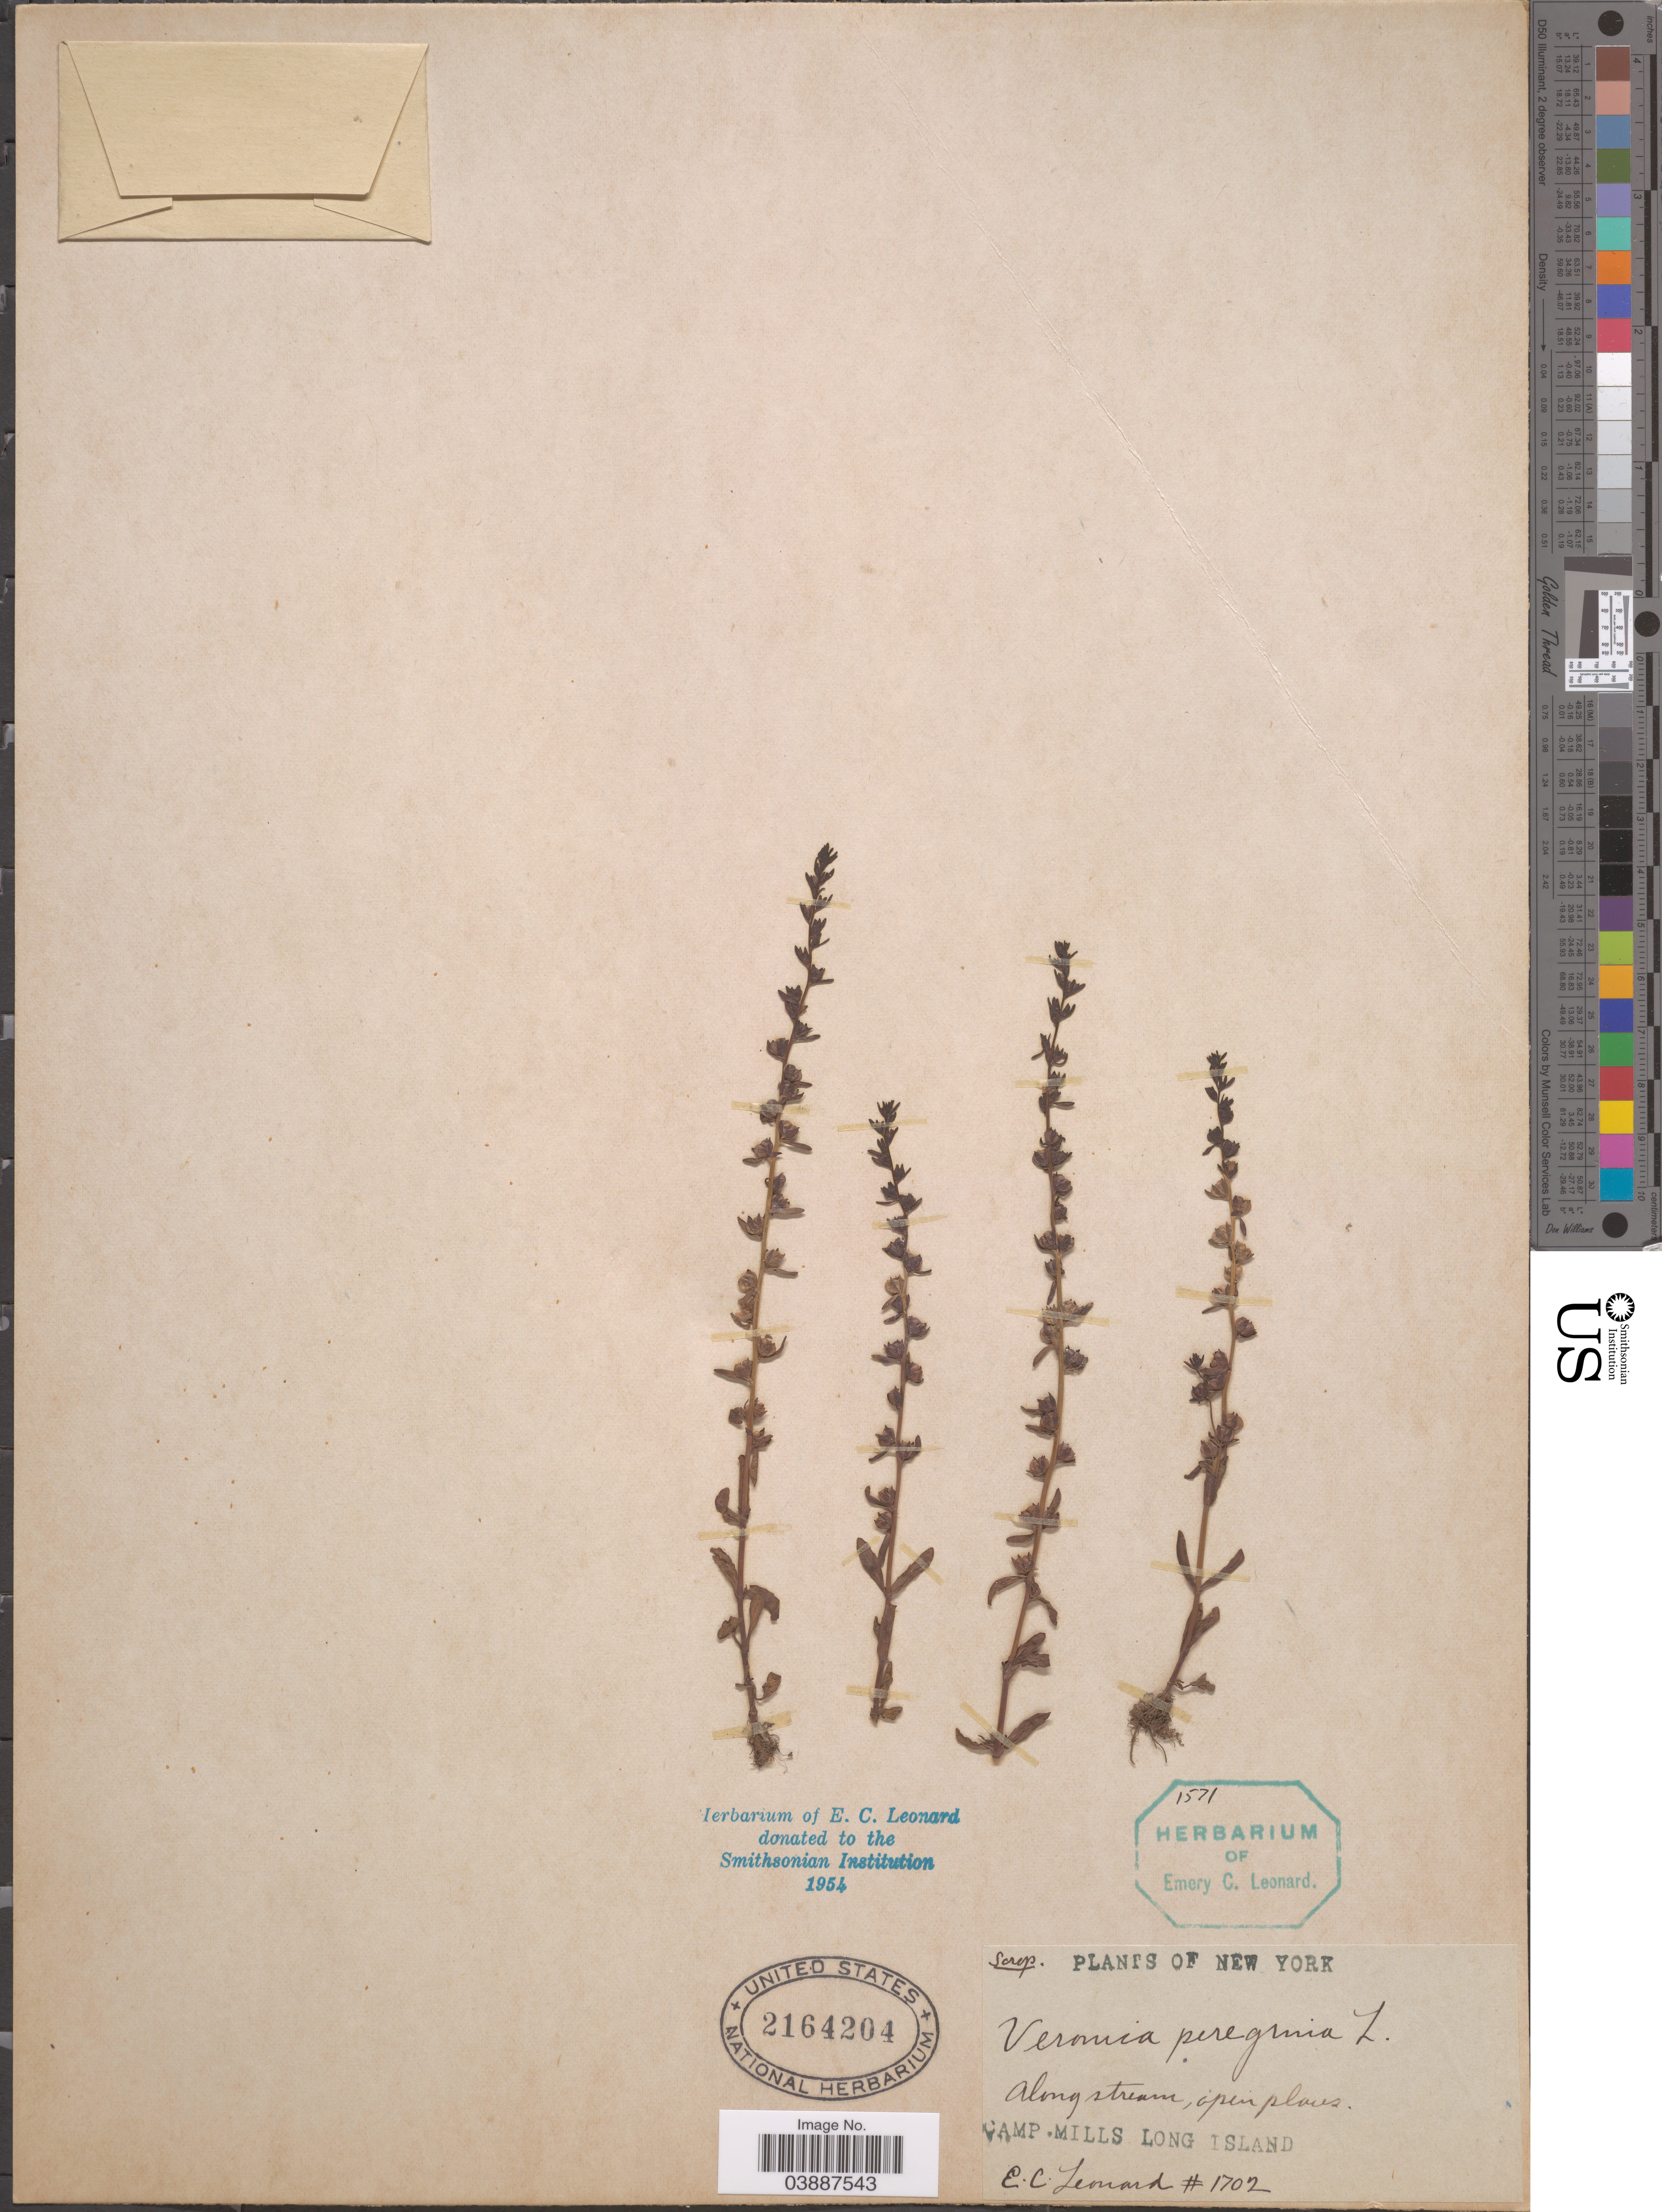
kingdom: Plantae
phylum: Tracheophyta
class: Magnoliopsida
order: Lamiales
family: Plantaginaceae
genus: Veronica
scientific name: Veronica peregrina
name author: L.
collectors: E. C. Leonard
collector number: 1702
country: United States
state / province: New York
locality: Camp Mills, Long Island.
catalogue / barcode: US 2164204